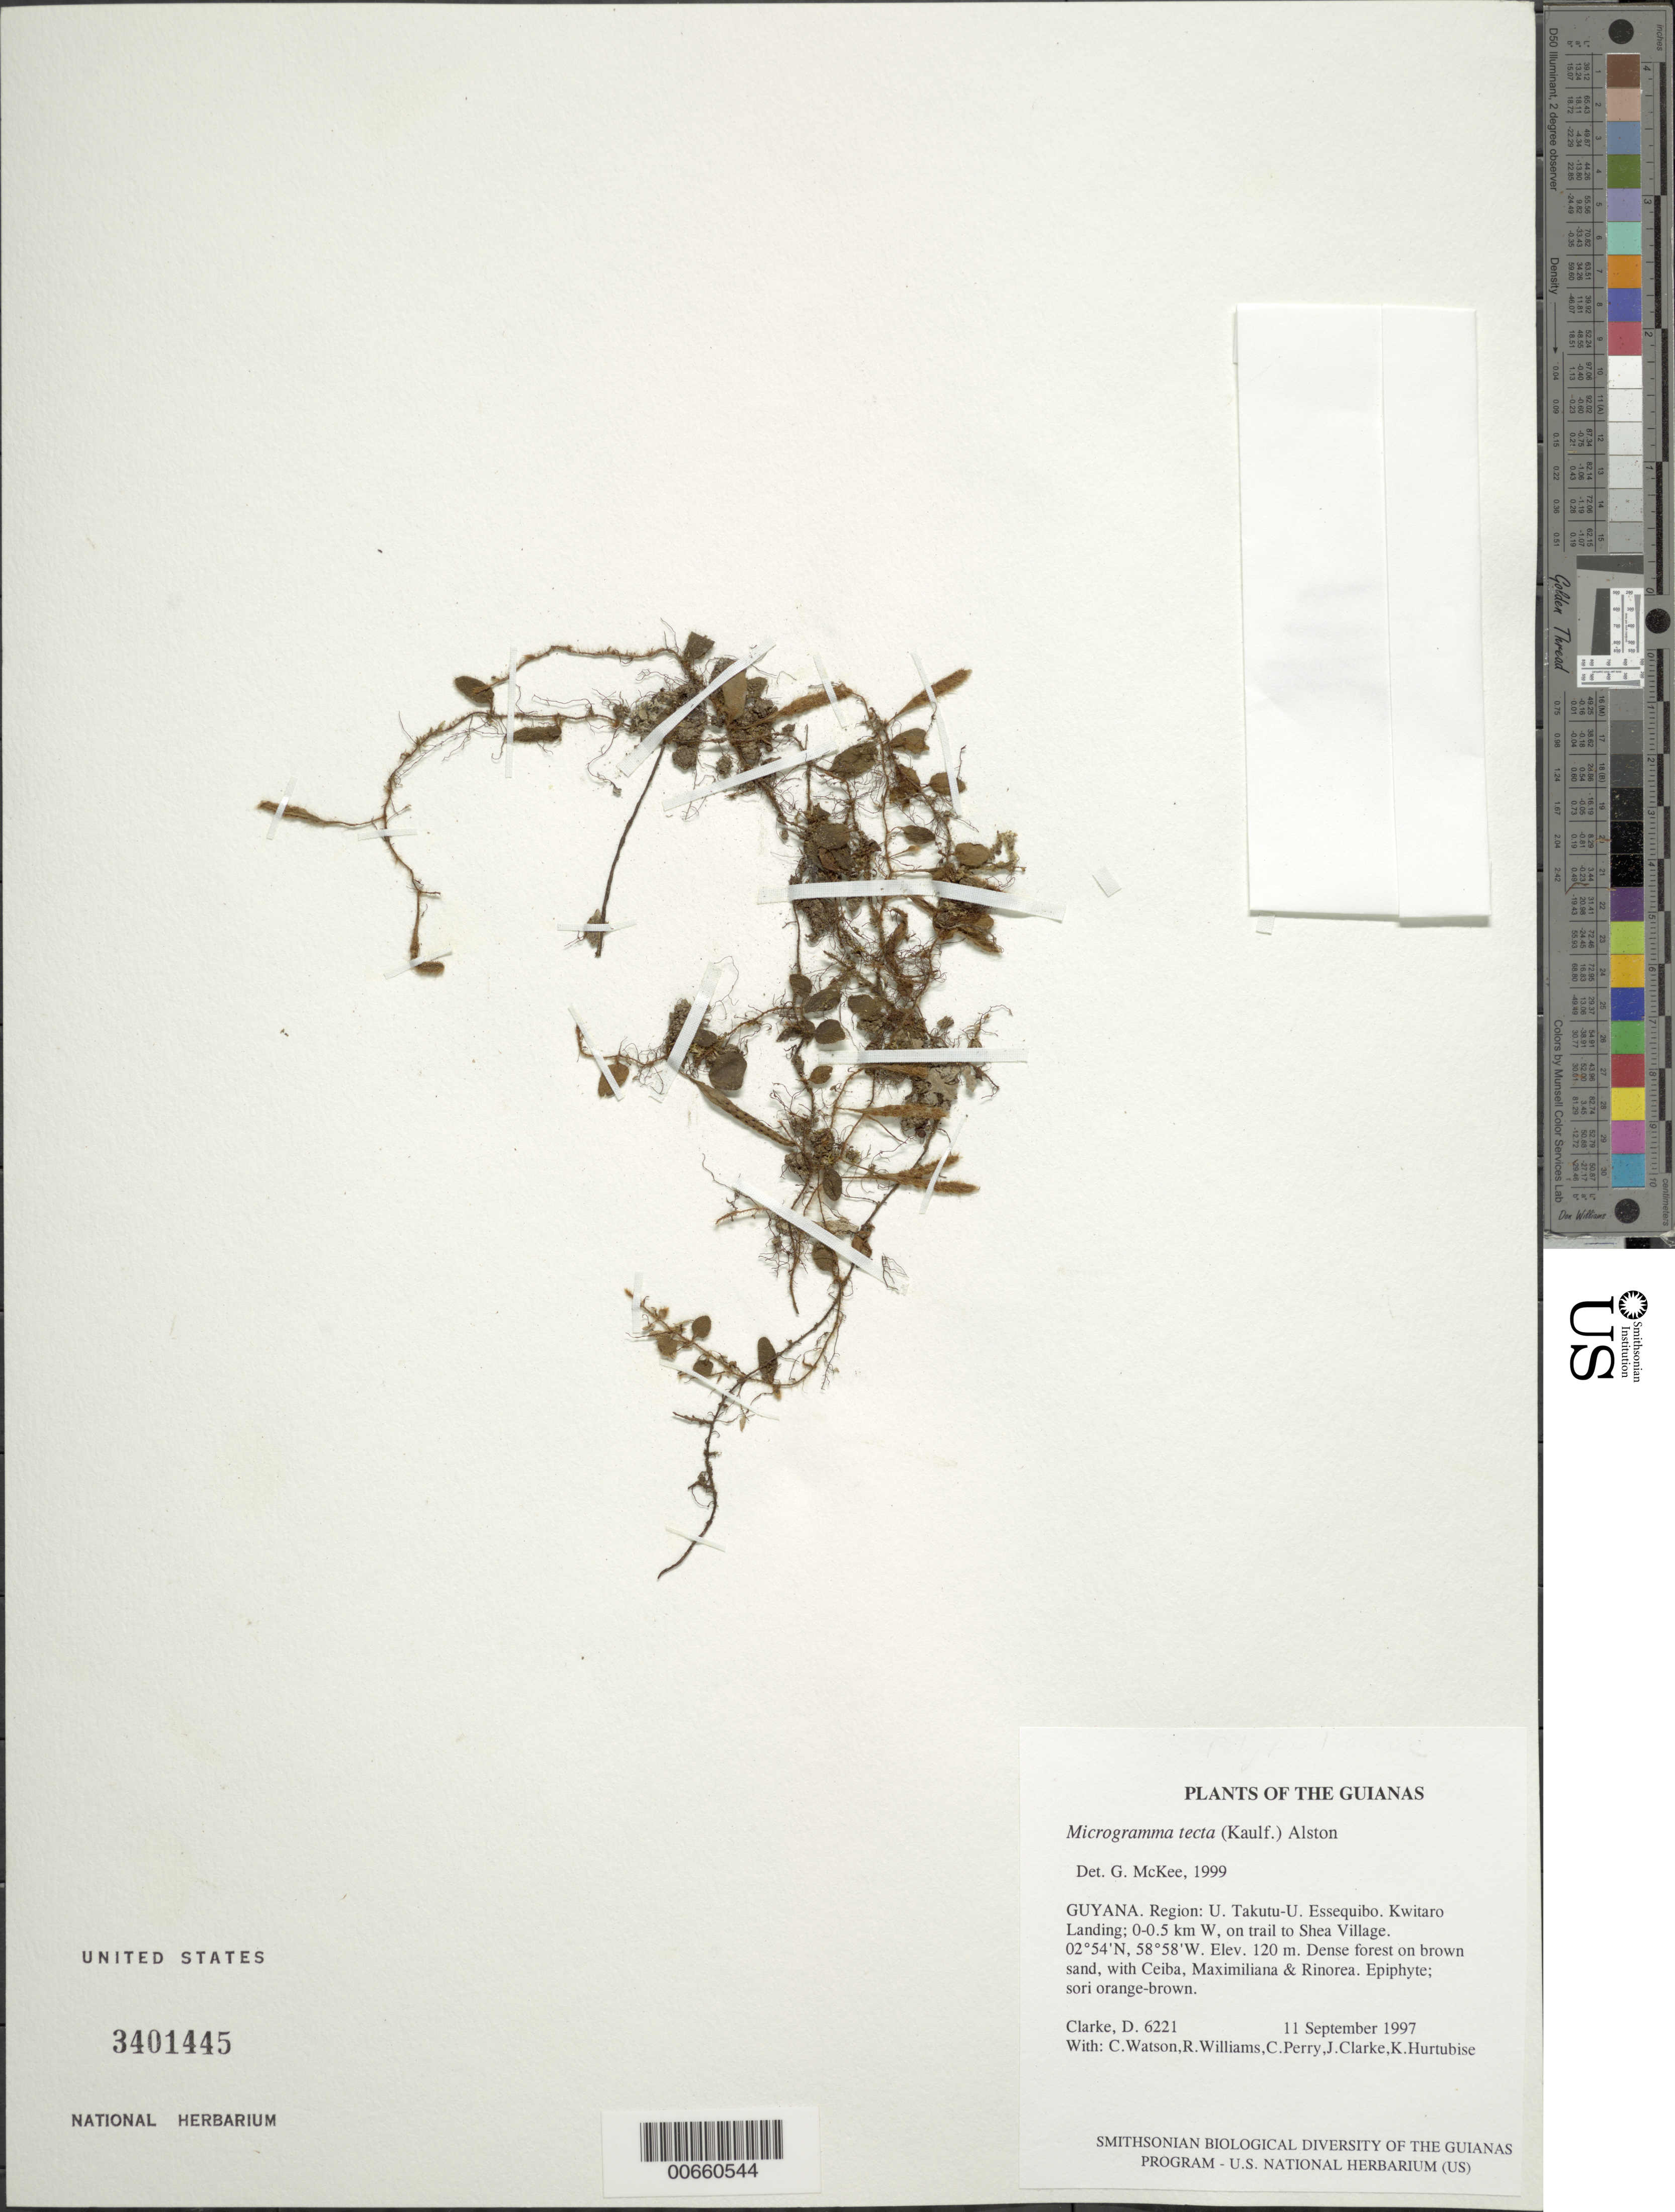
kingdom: Plantae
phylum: Tracheophyta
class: Polypodiopsida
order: Polypodiales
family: Polypodiaceae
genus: Microgramma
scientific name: Microgramma tecta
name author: (Kaulf.) Alston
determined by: McKee, G. S., (US), NMNH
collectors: H. D. Clarke, C. Watson, R. Williams, C. Perry, J. Clarke & K. Hurtubise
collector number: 6221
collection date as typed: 11 September 1997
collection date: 1997-09-11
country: Guyana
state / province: U. Takutu-U. Essequibo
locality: Kwitaro Landing; 0-0.5 km W, on trail to Shea Village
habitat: Dense forest on brown sand, with Ceiba, Maximiliana & Rinorea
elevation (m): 120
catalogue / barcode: US 3401445